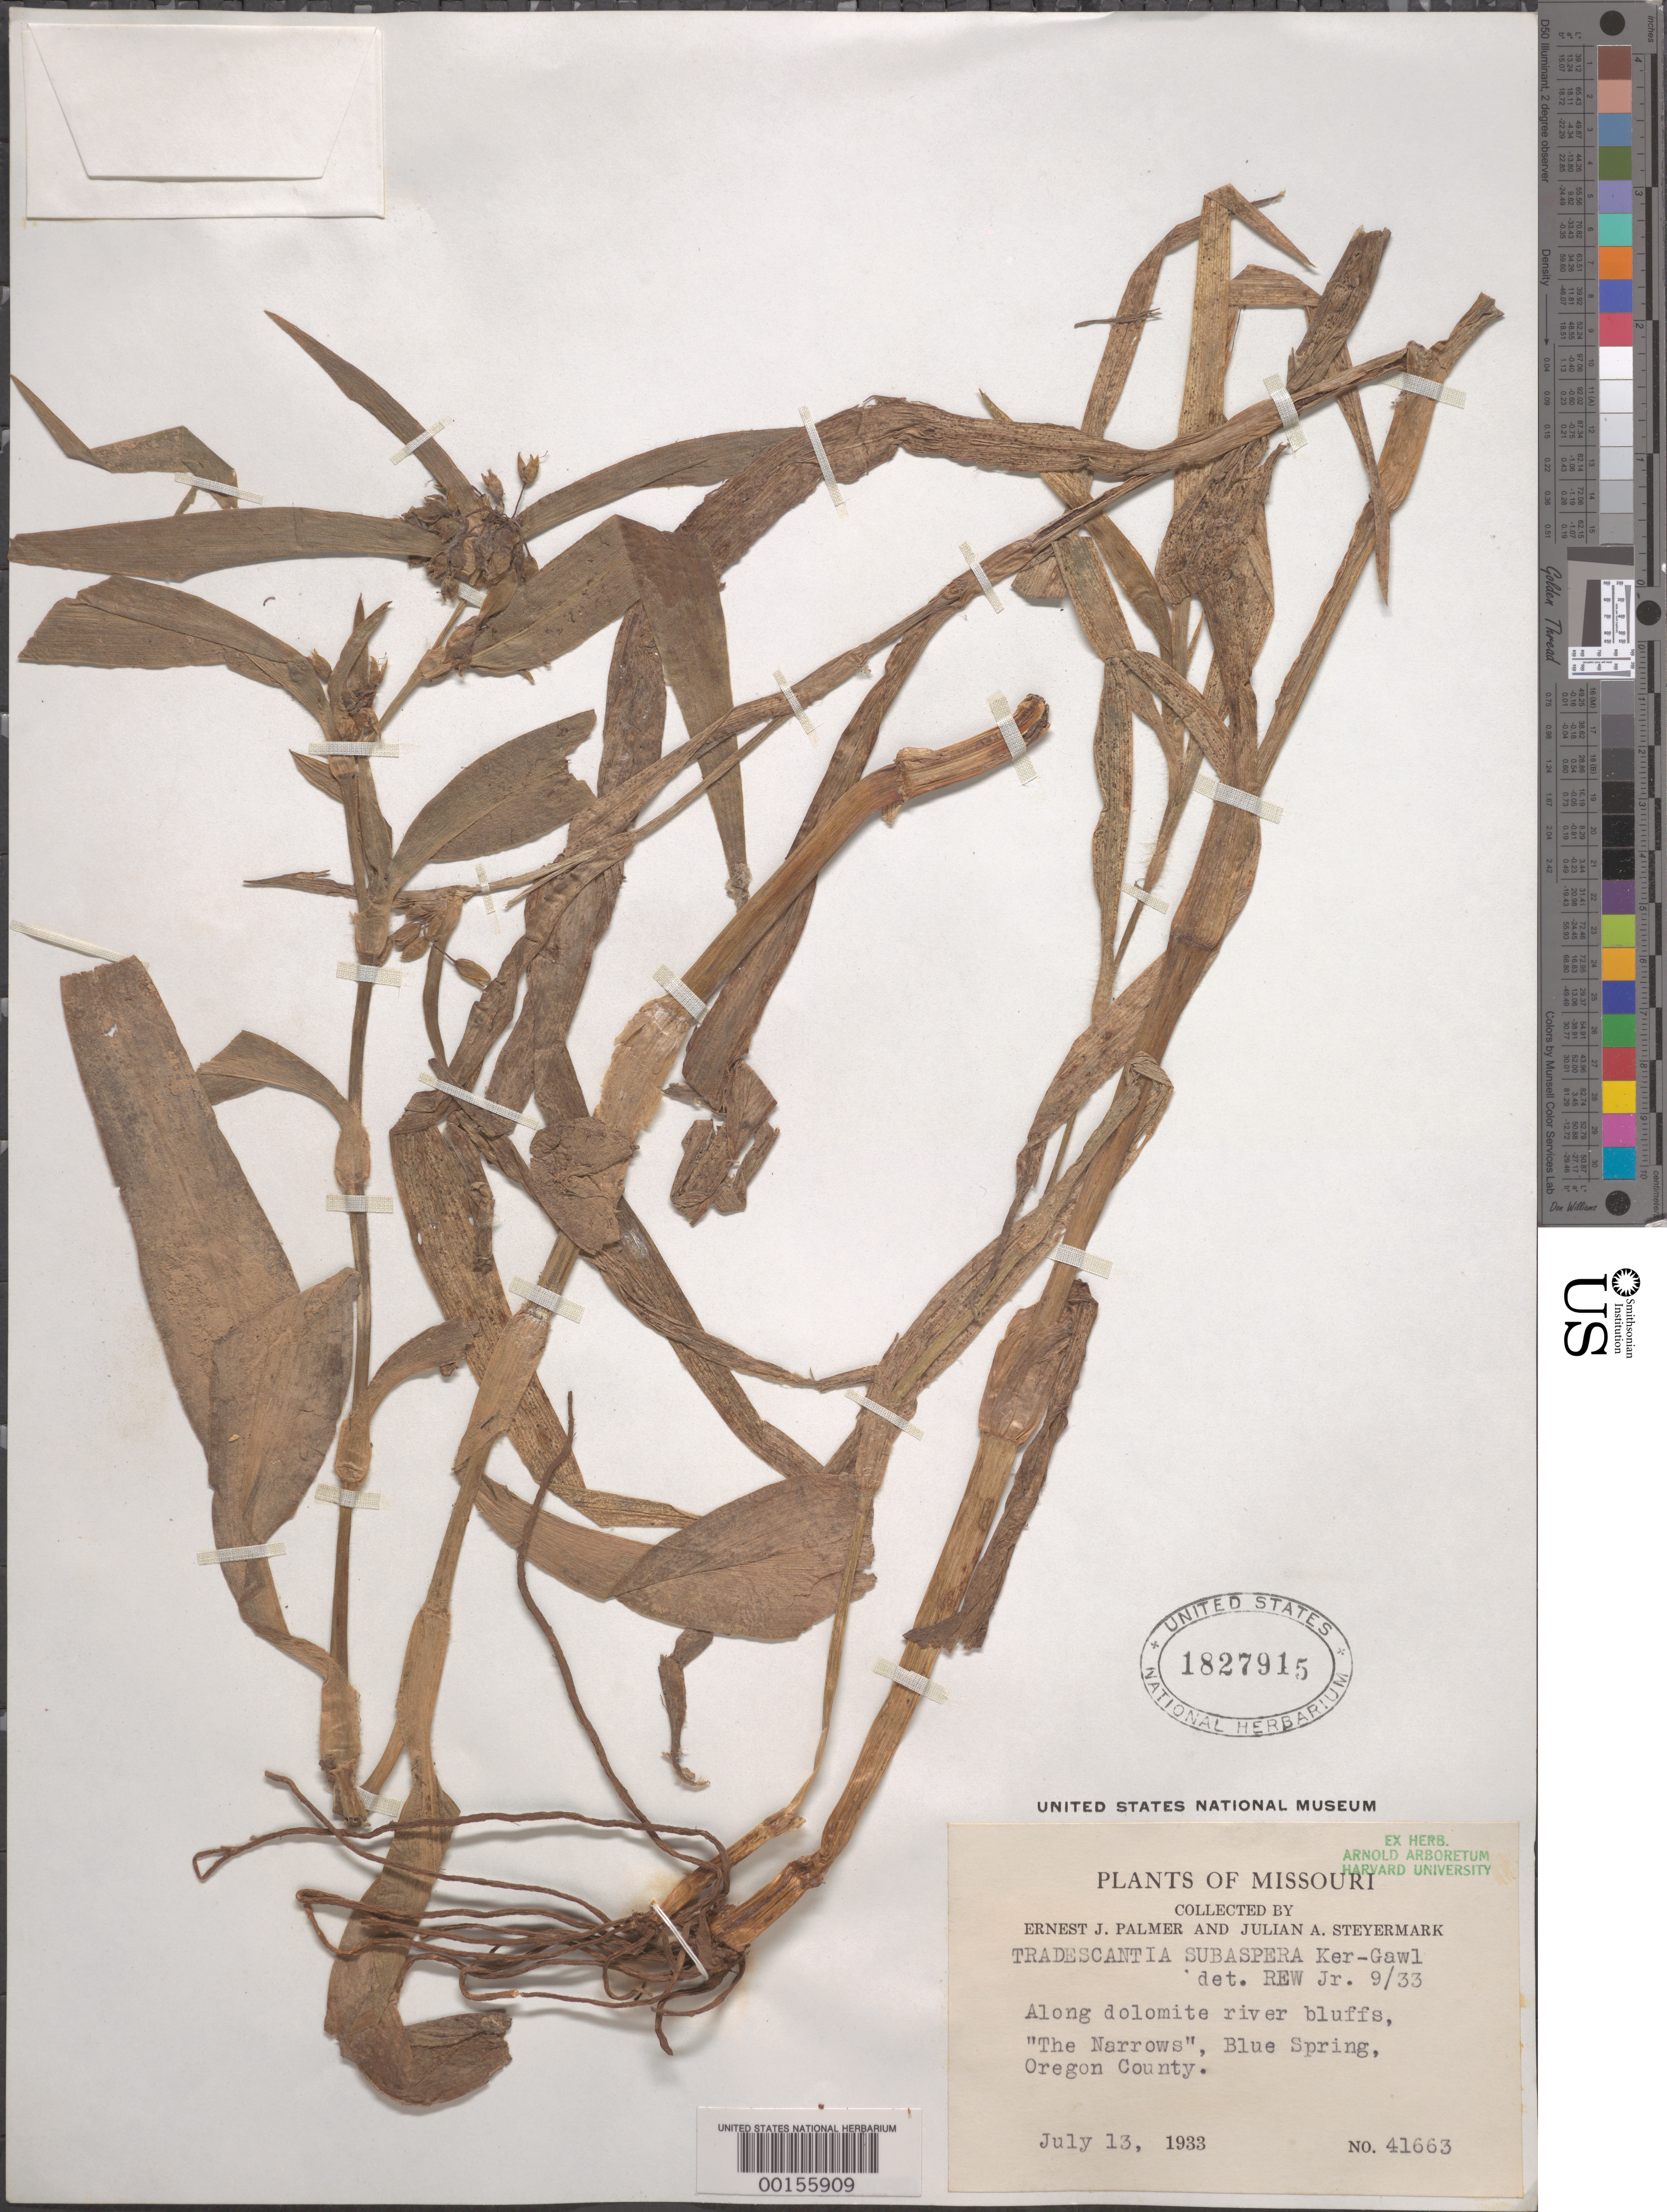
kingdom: Plantae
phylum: Tracheophyta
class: Liliopsida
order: Commelinales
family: Commelinaceae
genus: Tradescantia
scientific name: Tradescantia subaspera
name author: Ker Gawl.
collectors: E. J. Palmer & J. Steyermark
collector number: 41663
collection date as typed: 13 Jul 1933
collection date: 1933-07-13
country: United States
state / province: Missouri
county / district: Oregon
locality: "the narrows" blue spring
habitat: Dolomite river bluffs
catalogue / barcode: US 1827915